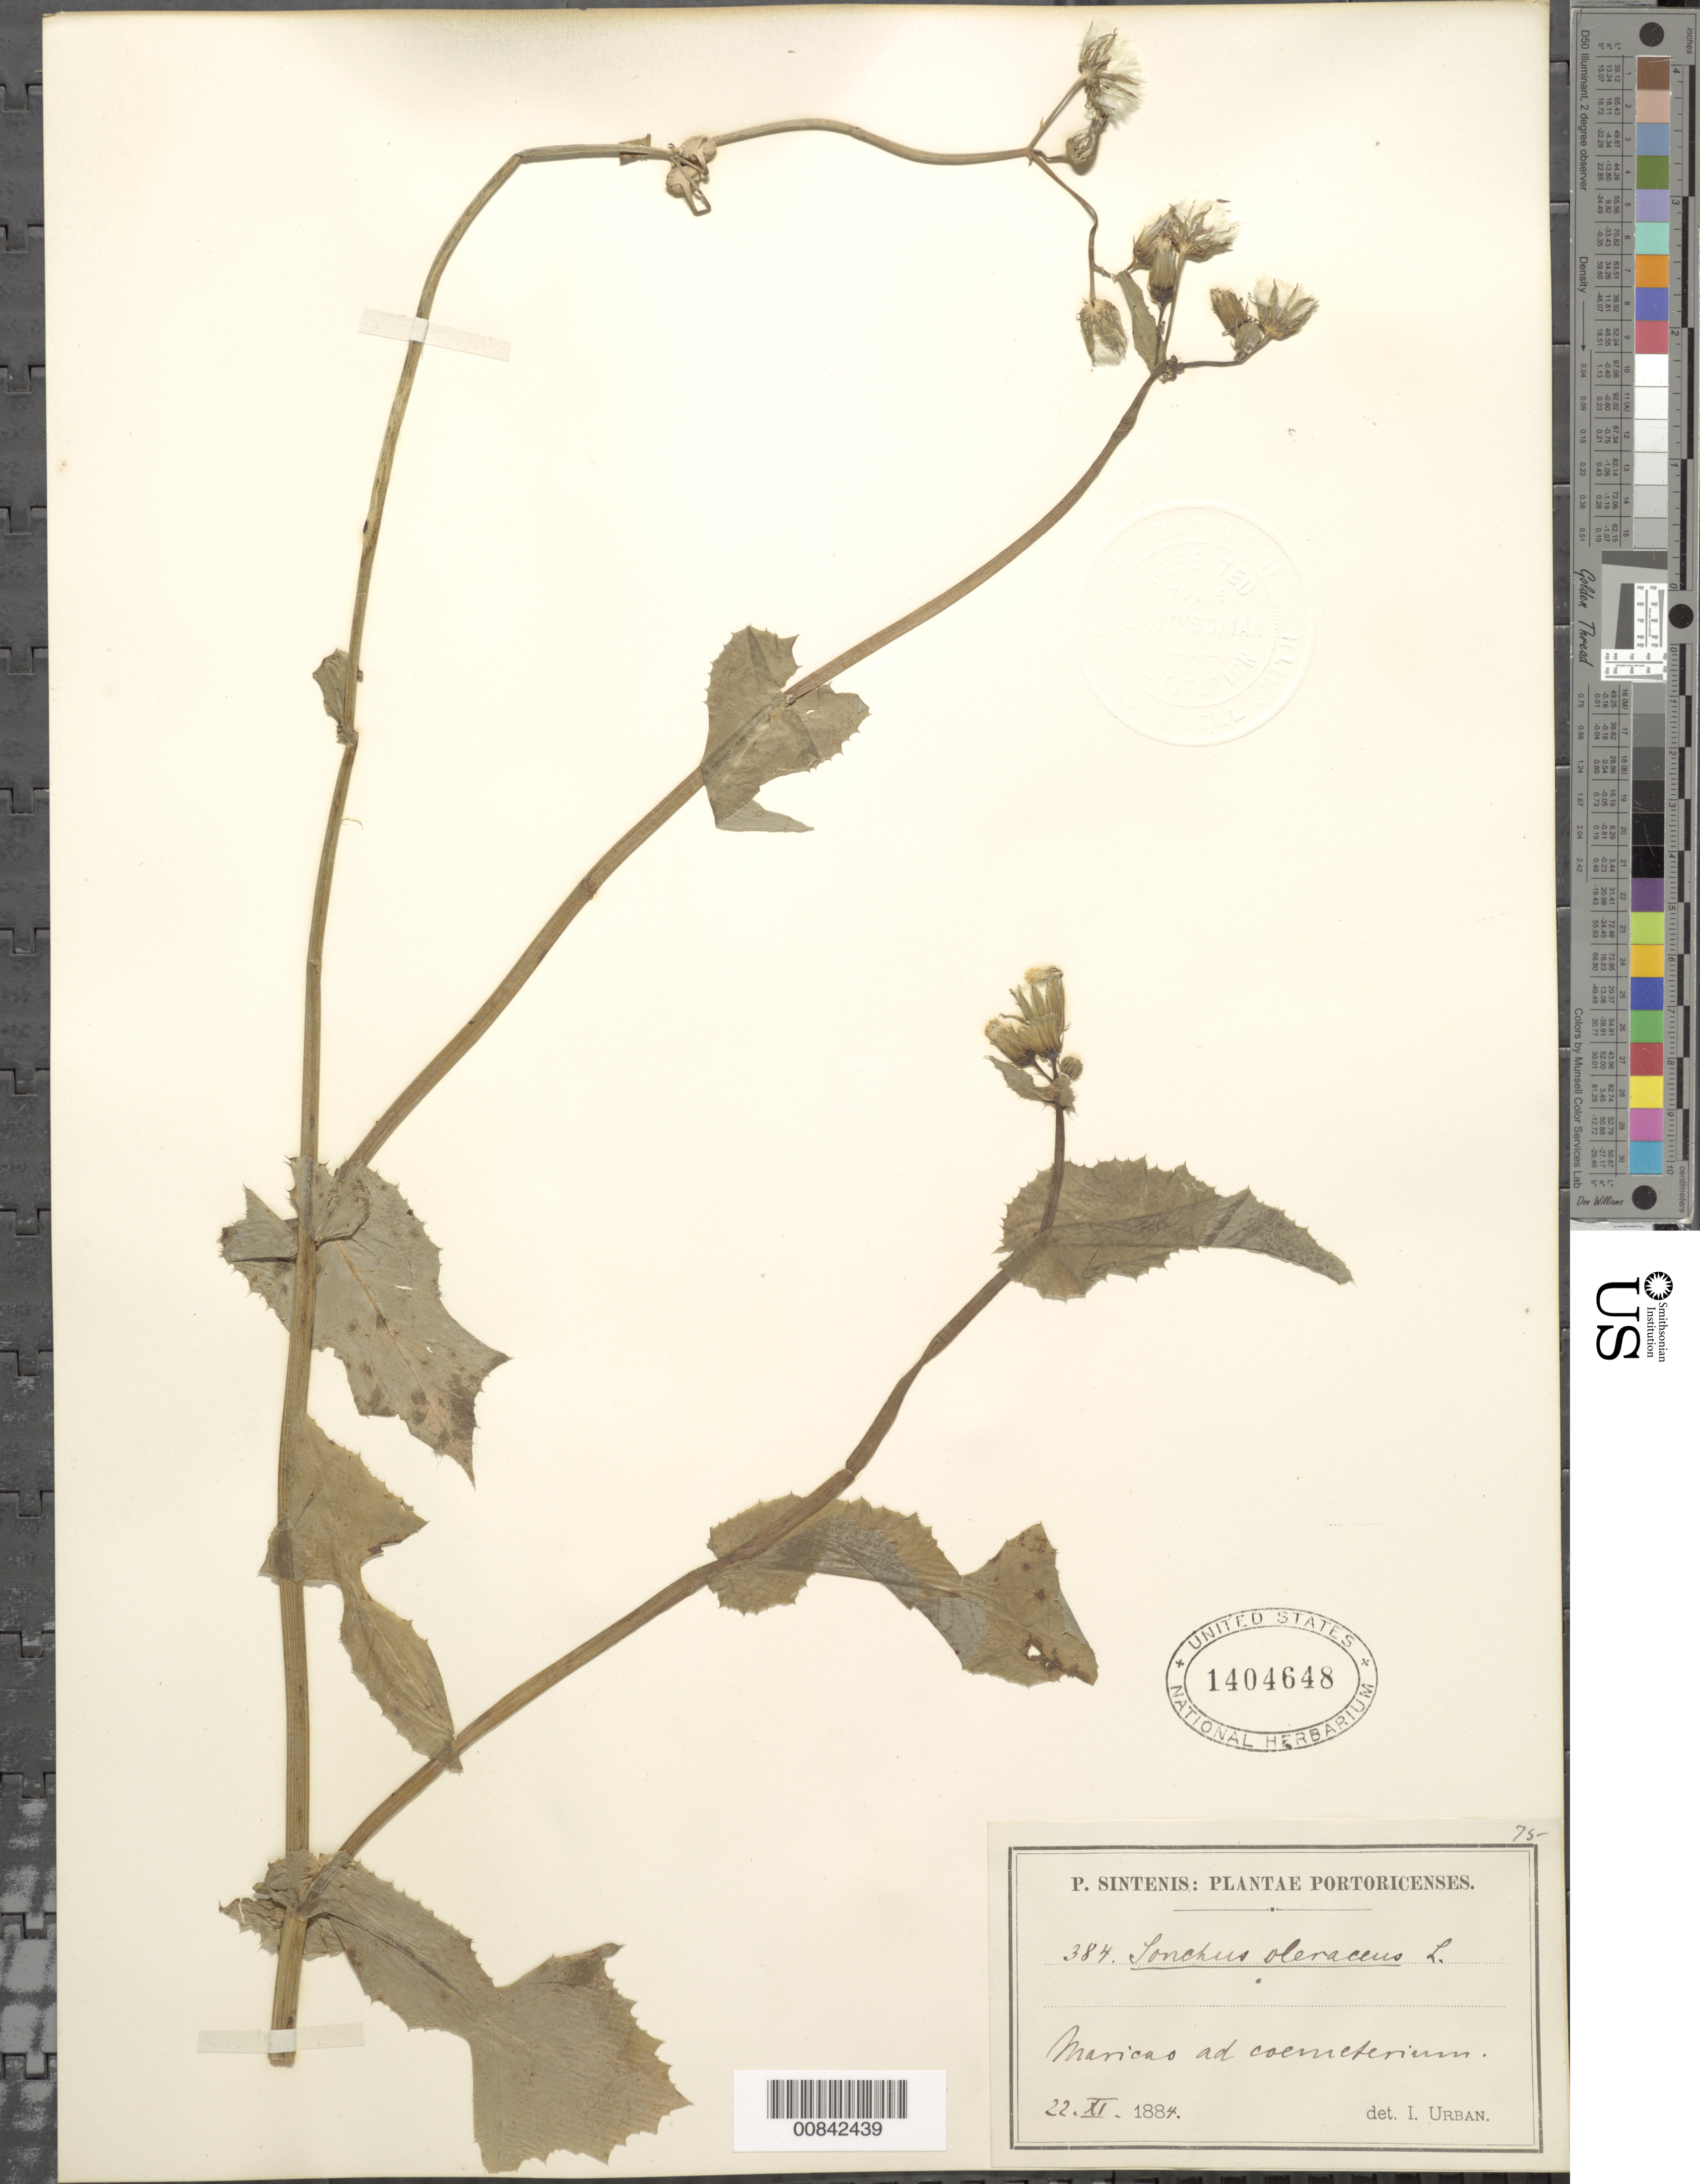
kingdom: Plantae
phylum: Tracheophyta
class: Magnoliopsida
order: Asterales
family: Asteraceae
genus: Sonchus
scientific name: Sonchus oleraceus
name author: L.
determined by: Urban, Ignatz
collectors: P. Sintenis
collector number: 384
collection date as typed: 22 Nov 1884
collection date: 1884-11-22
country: Puerto Rico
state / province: Maricao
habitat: coernterium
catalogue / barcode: US 1404648